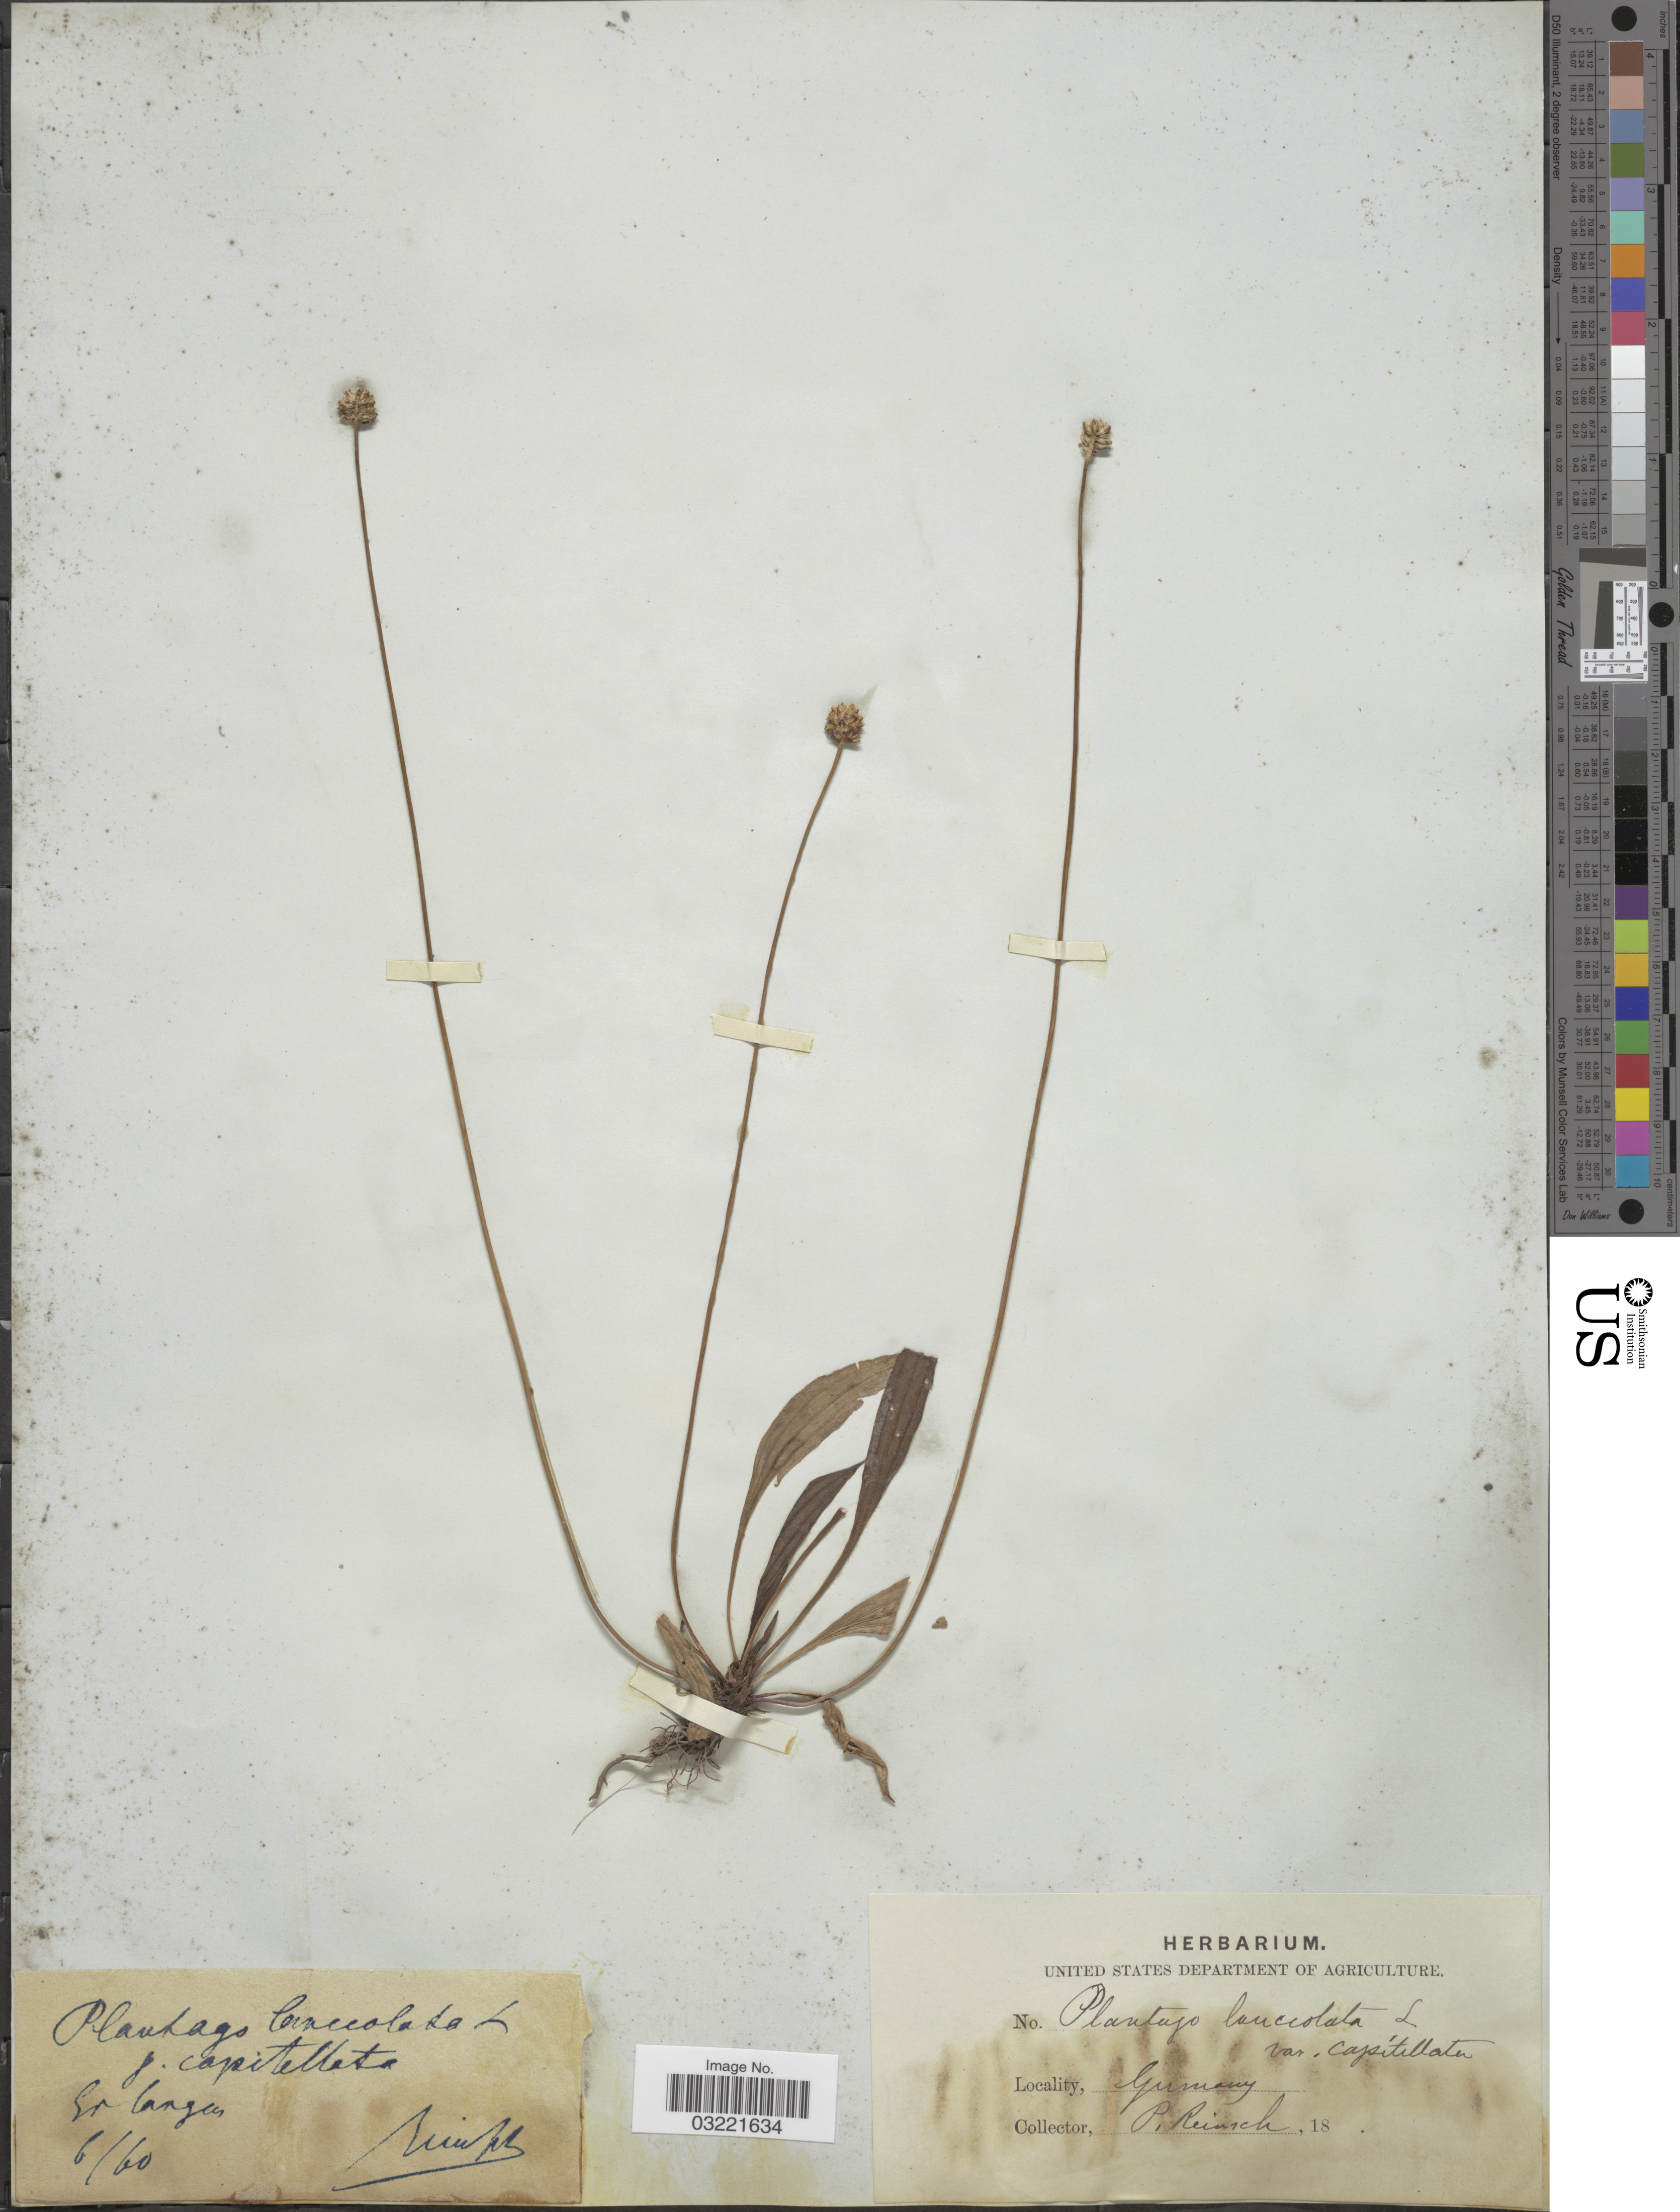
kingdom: Plantae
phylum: Tracheophyta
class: Magnoliopsida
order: Lamiales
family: Plantaginaceae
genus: Plantago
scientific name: Plantago lanceolata var. capitillata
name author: W.D.J. Koch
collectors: P. Reinsch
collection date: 1860-06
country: Germany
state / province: Bayern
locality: Erlangen.